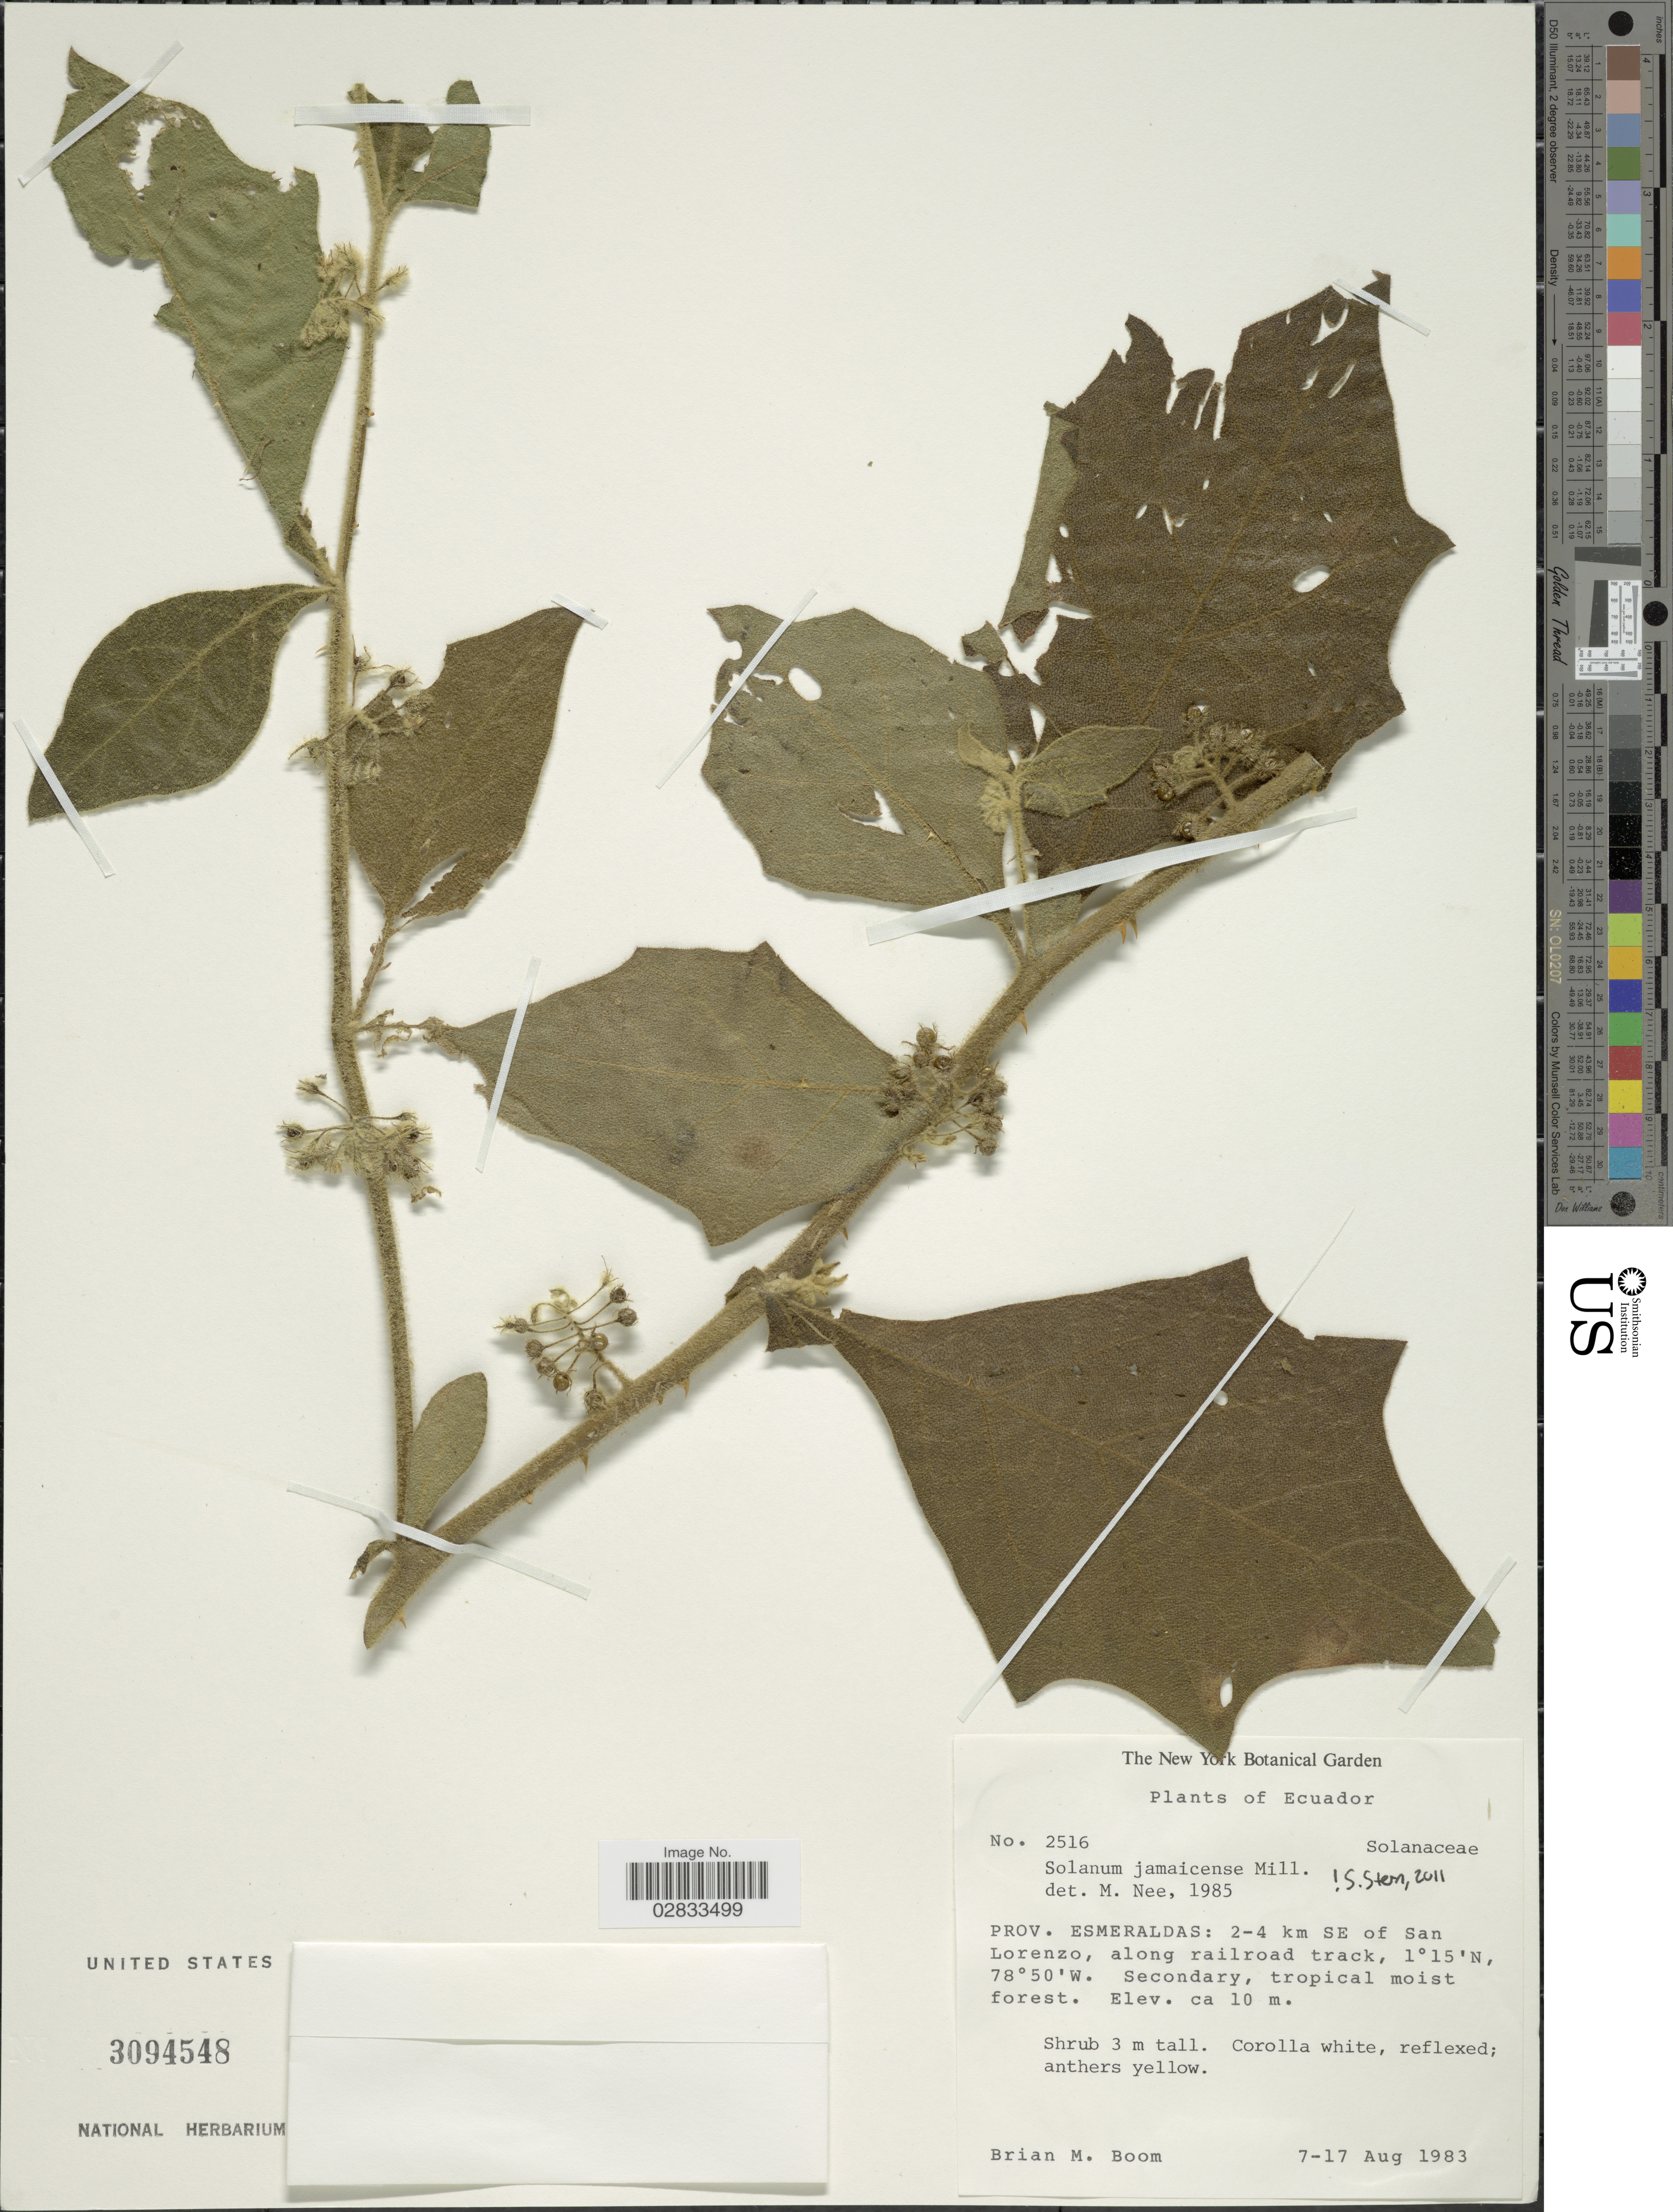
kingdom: Plantae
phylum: Tracheophyta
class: Magnoliopsida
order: Solanales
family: Solanaceae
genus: Solanum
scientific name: Solanum jamaicense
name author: Mill.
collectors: B. M. Boom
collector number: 2516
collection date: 1983-08-07/1983-08-17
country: Ecuador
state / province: Esmeraldas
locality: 2-4 km SE of San Lorenzo, along railroad track.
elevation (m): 10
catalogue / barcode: US 3094548